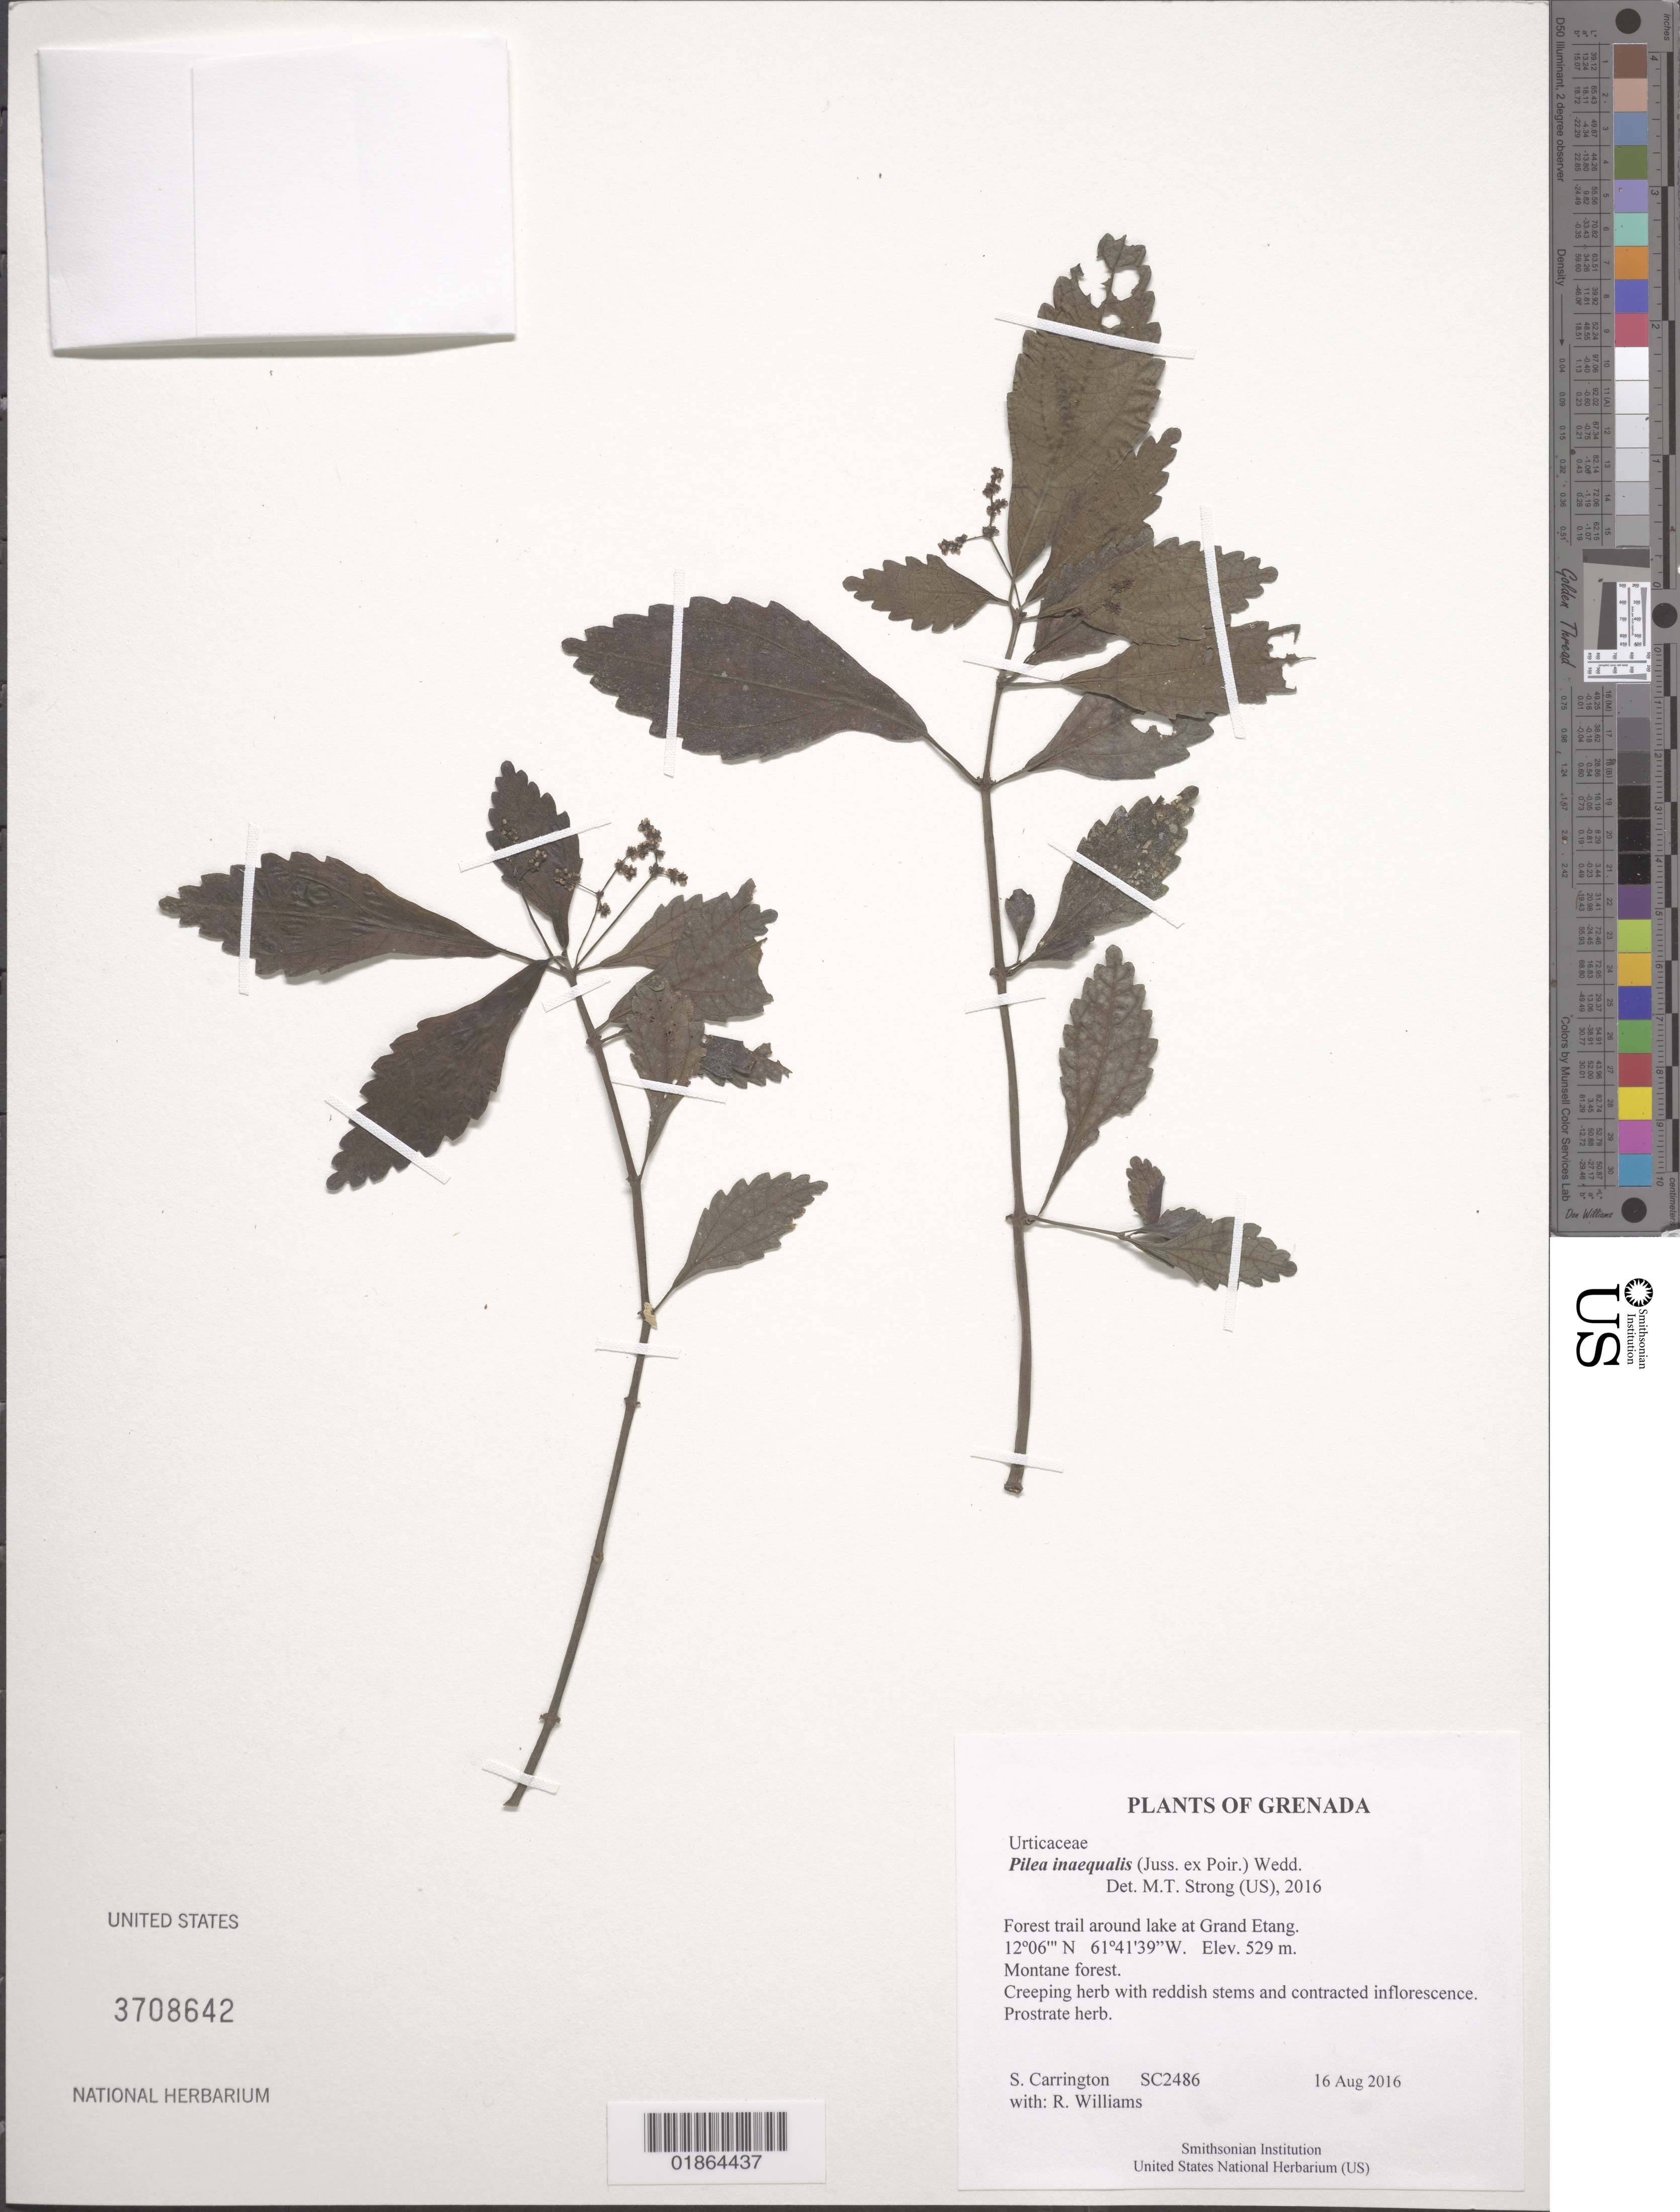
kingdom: Plantae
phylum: Tracheophyta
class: Magnoliopsida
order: Rosales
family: Urticaceae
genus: Pilea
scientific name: Pilea inaequalis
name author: (Juss. ex Poir.) Wedd.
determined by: Strong, M. T., (US), Smithsonian Institution - National Museum of Natural History (UNITED STATES)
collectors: C. M. S. Carrington & R. Williams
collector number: SC2486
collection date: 2016-08-16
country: Grenada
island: Grenada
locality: Forest trail around lake at Grand Etang.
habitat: Montane forest.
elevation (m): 529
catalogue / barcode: US 3708642